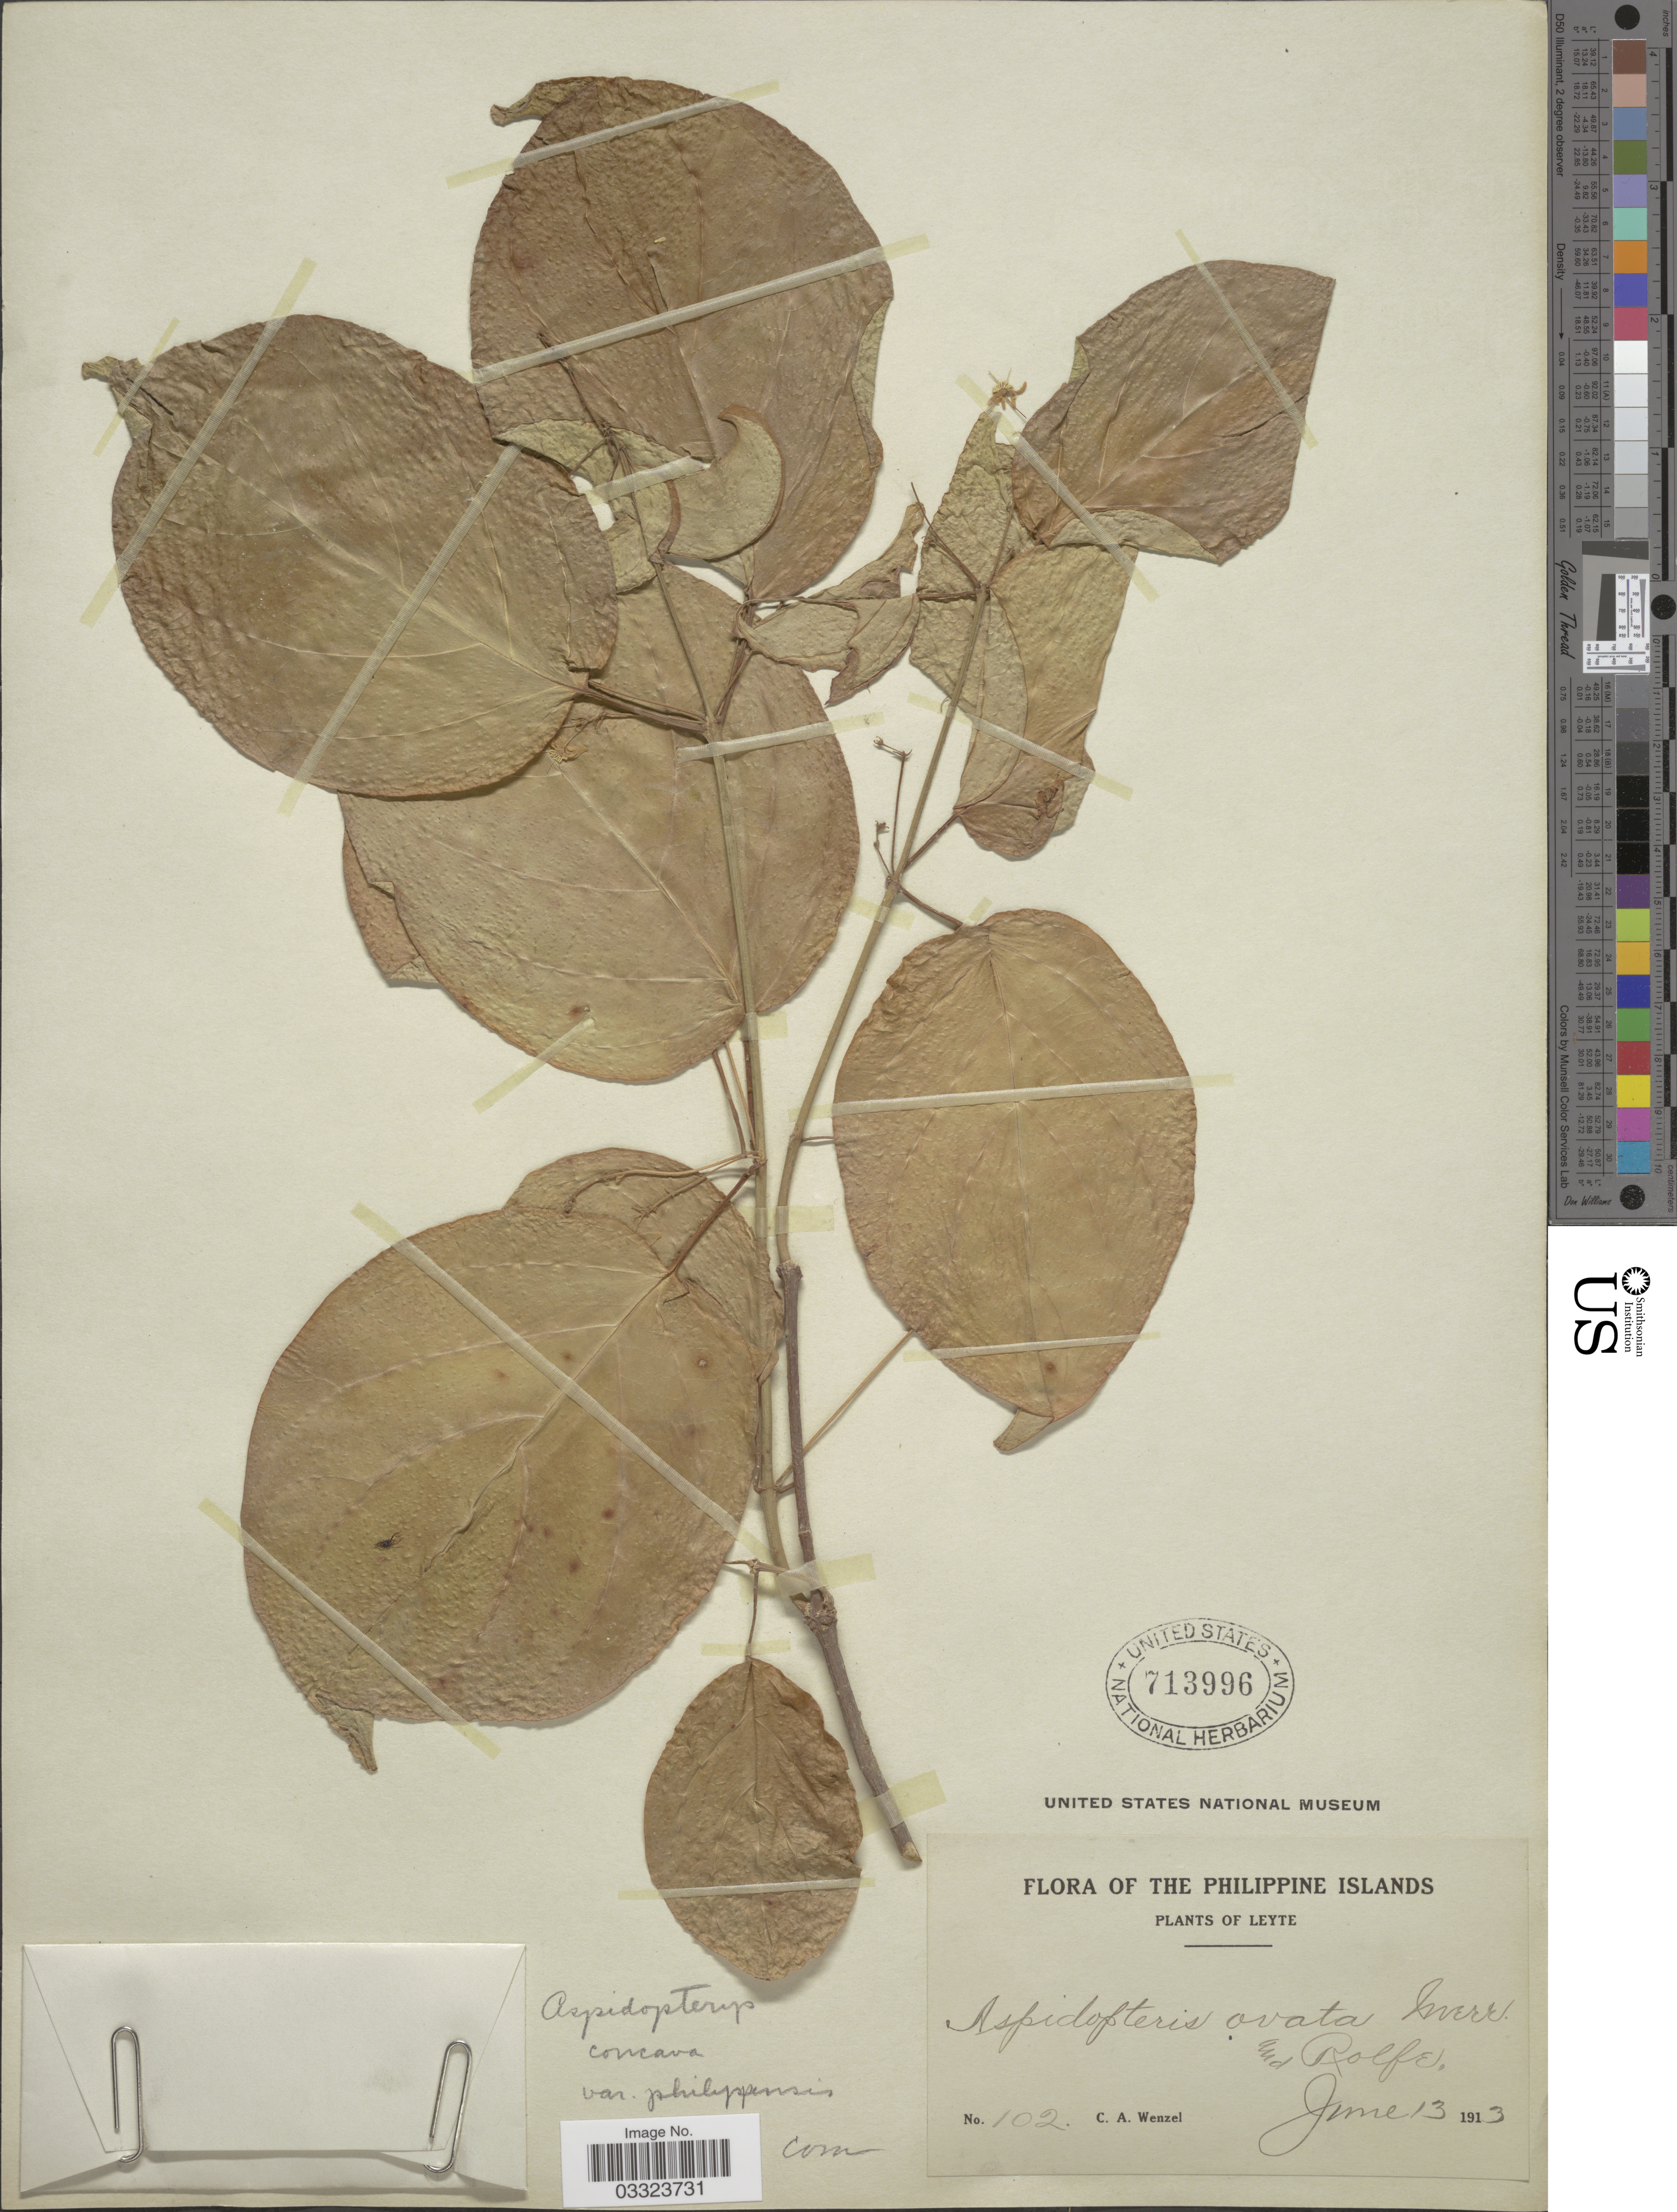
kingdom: Plantae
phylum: Tracheophyta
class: Magnoliopsida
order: Malpighiales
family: Malpighiaceae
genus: Aspidopterys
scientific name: Aspidopterys concava var. philippinensis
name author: Nied.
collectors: C. Wenzel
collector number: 102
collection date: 1913-06-13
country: Philippines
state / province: Eastern Visayas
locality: Leyte.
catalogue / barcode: US 713996